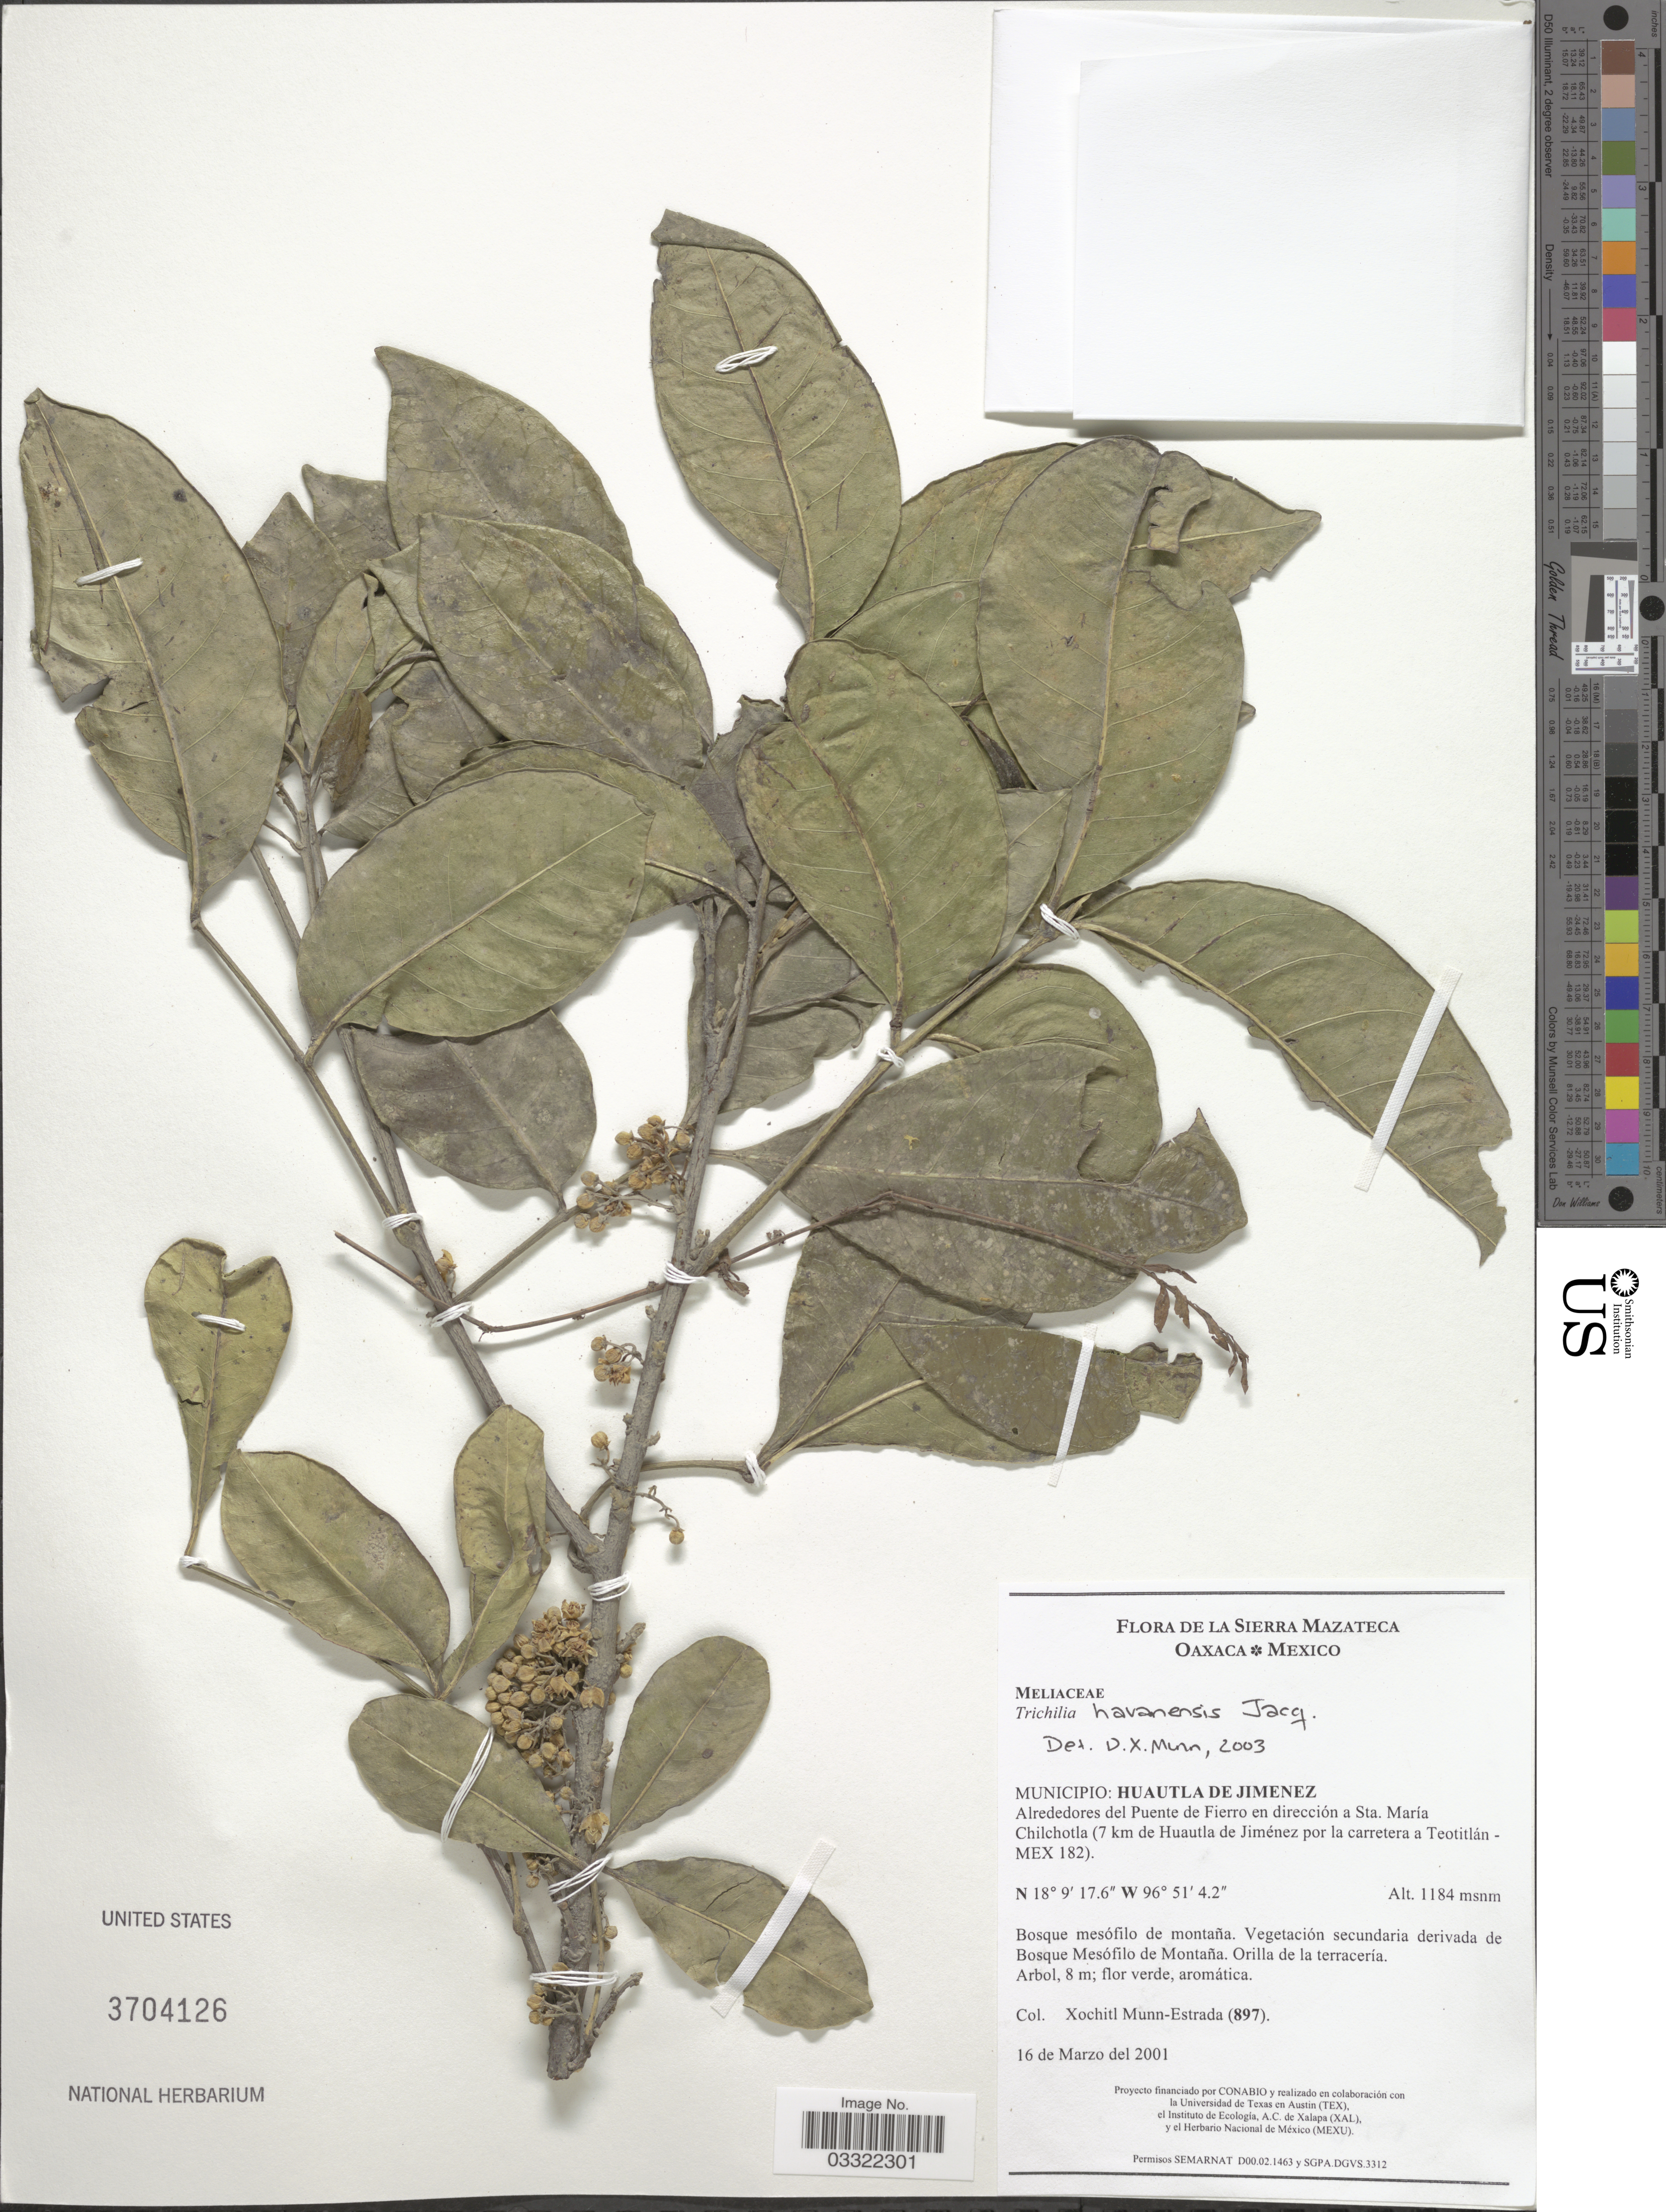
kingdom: Plantae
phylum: Tracheophyta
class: Magnoliopsida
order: Sapindales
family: Meliaceae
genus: Trichilia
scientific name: Trichilia havanensis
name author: Jacq.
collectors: X. Munn-Estrada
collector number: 897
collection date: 2001-03-16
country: Mexico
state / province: Oaxaca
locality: La Sierra Mazateca. Municipio: Huautla De Jimenez. Alrededores del Puente de Fierro en dirección a Sta. María Chilchotla (7 km de Huautla de Jiménez por la carretera a Teotitlán - MEX 182).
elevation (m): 1184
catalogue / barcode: US 3704126